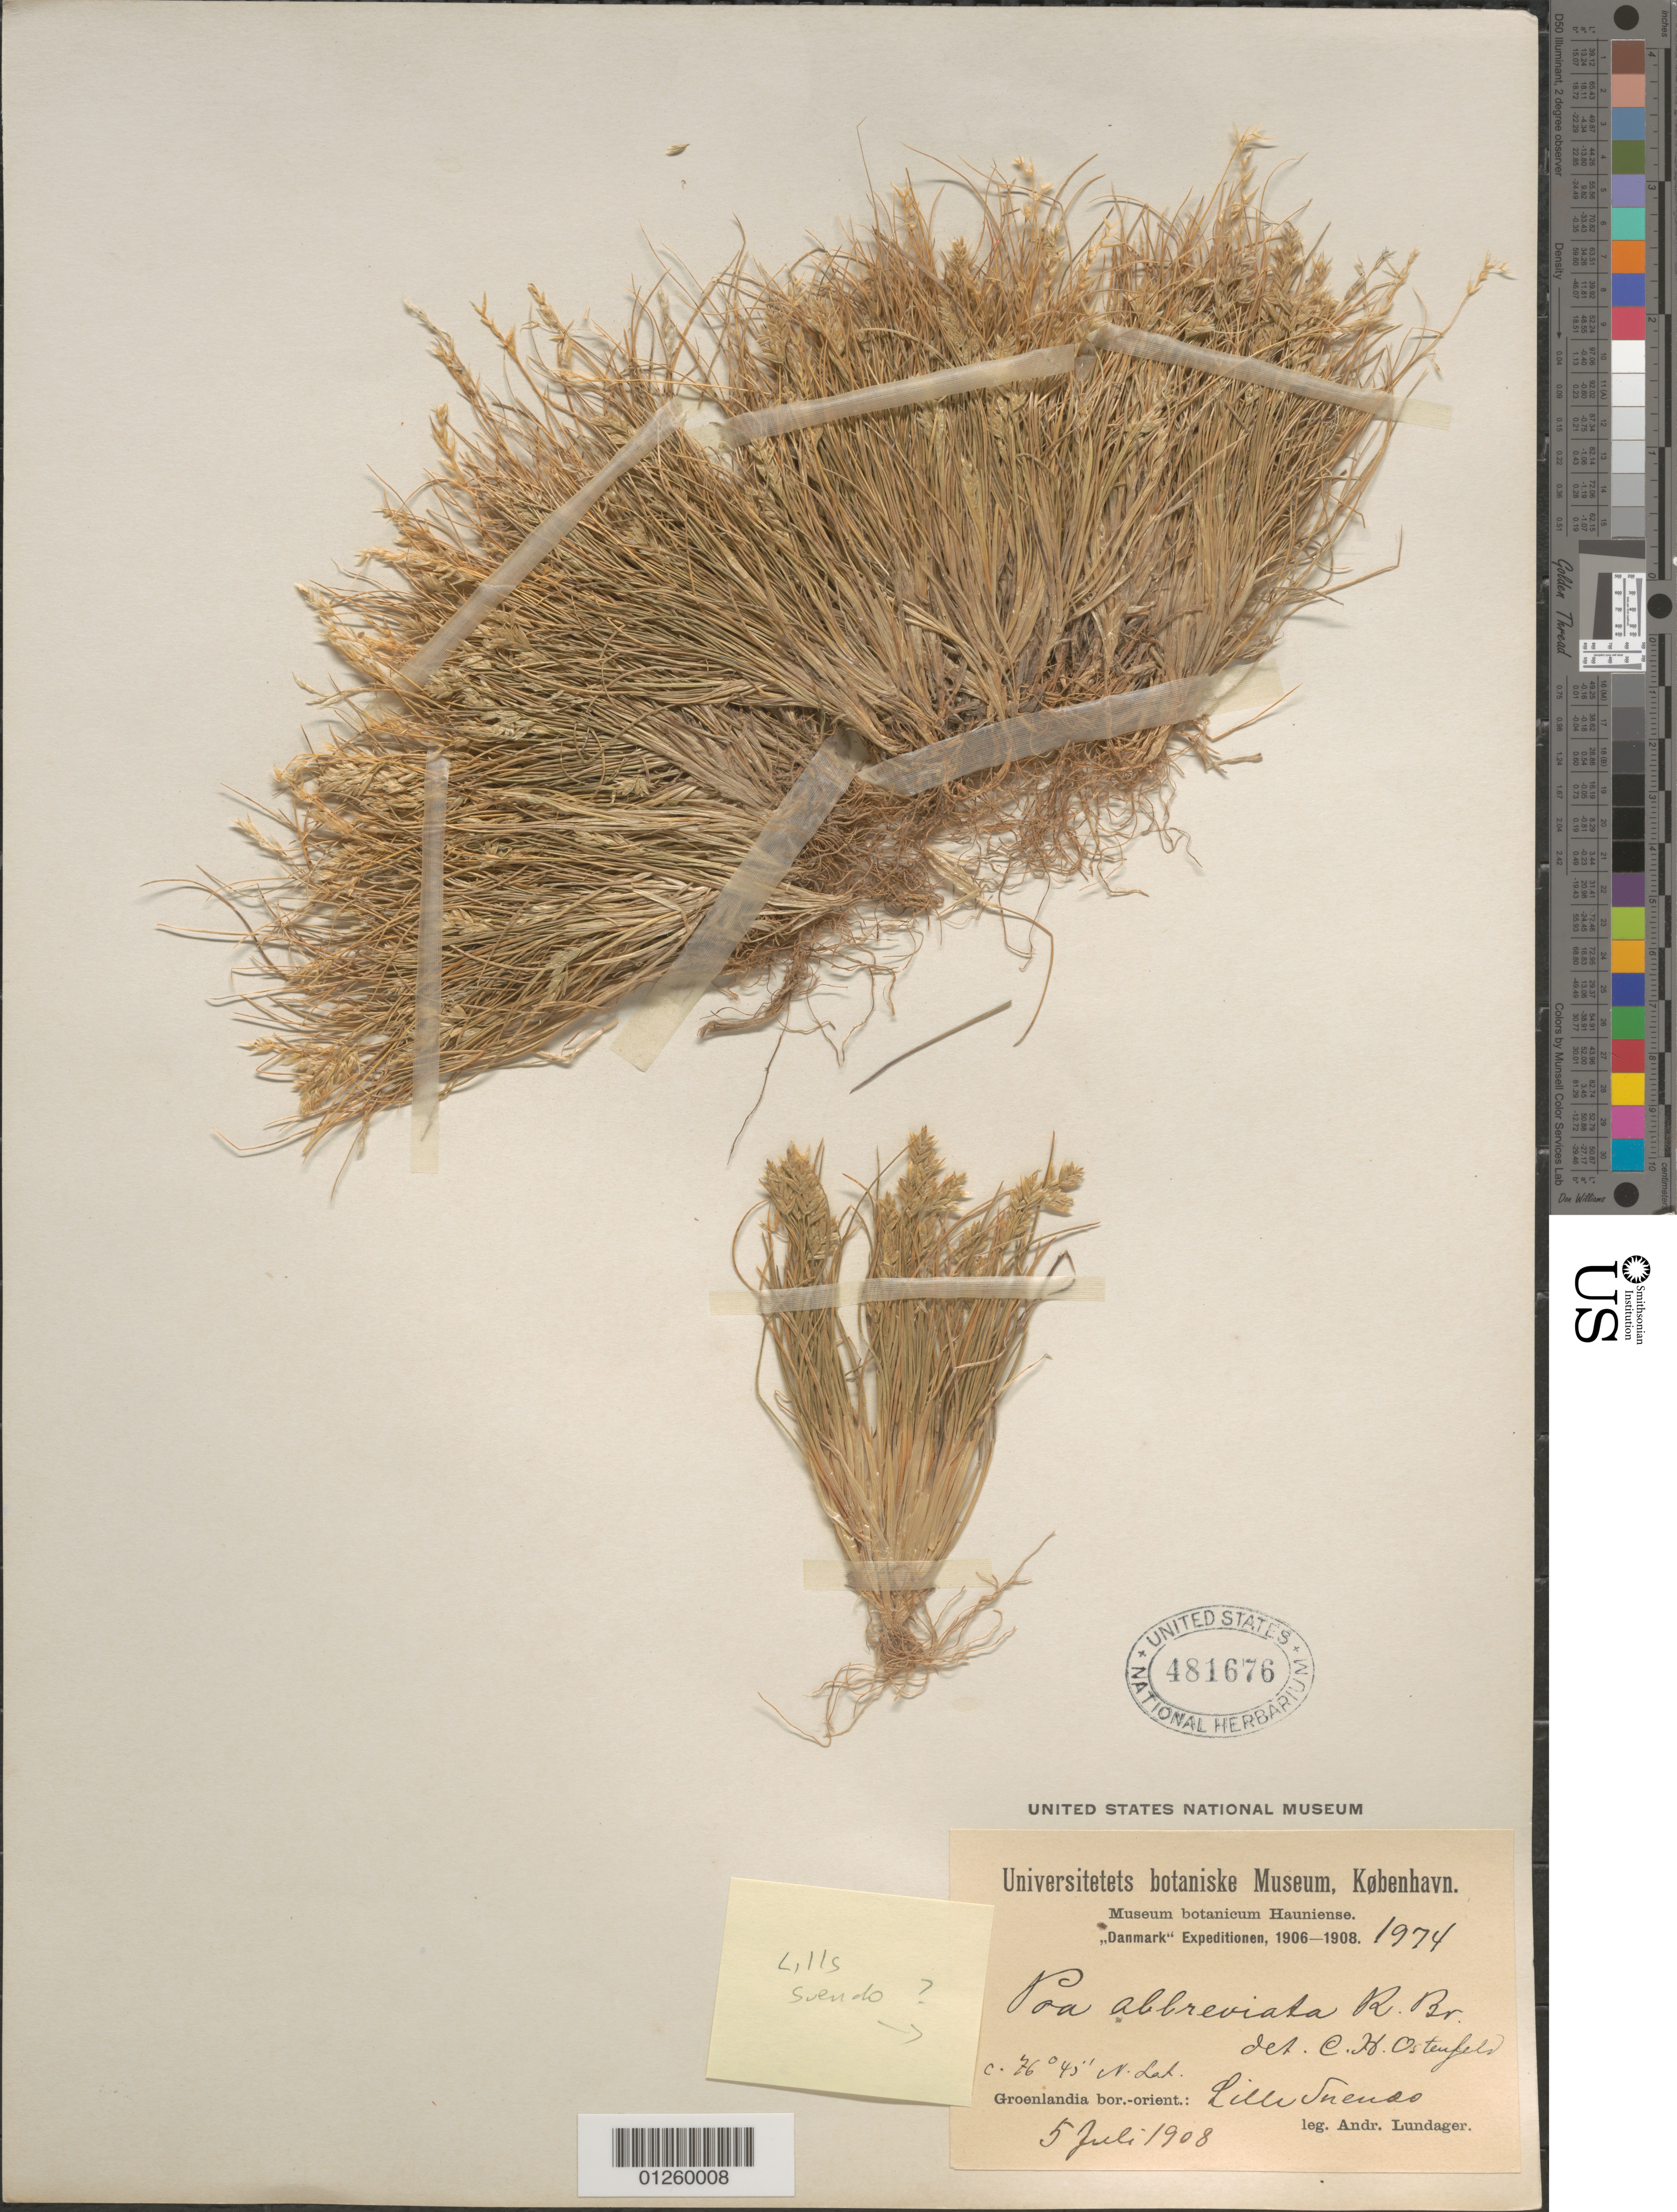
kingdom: Plantae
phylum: Tracheophyta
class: Liliopsida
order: Poales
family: Poaceae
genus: Poa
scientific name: Poa abbreviata subsp. abbreviata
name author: R. Br.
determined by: Soreng, Robert J., Research Associate (BOT), Smithsonian Institution - National Museum of Natural History (UNITED STATES)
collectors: A. Lundager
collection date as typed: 5 Juli 1908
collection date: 1908-07-05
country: Greenland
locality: Groenlandia bor.-orient. Lilli Snendo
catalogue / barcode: US 481676